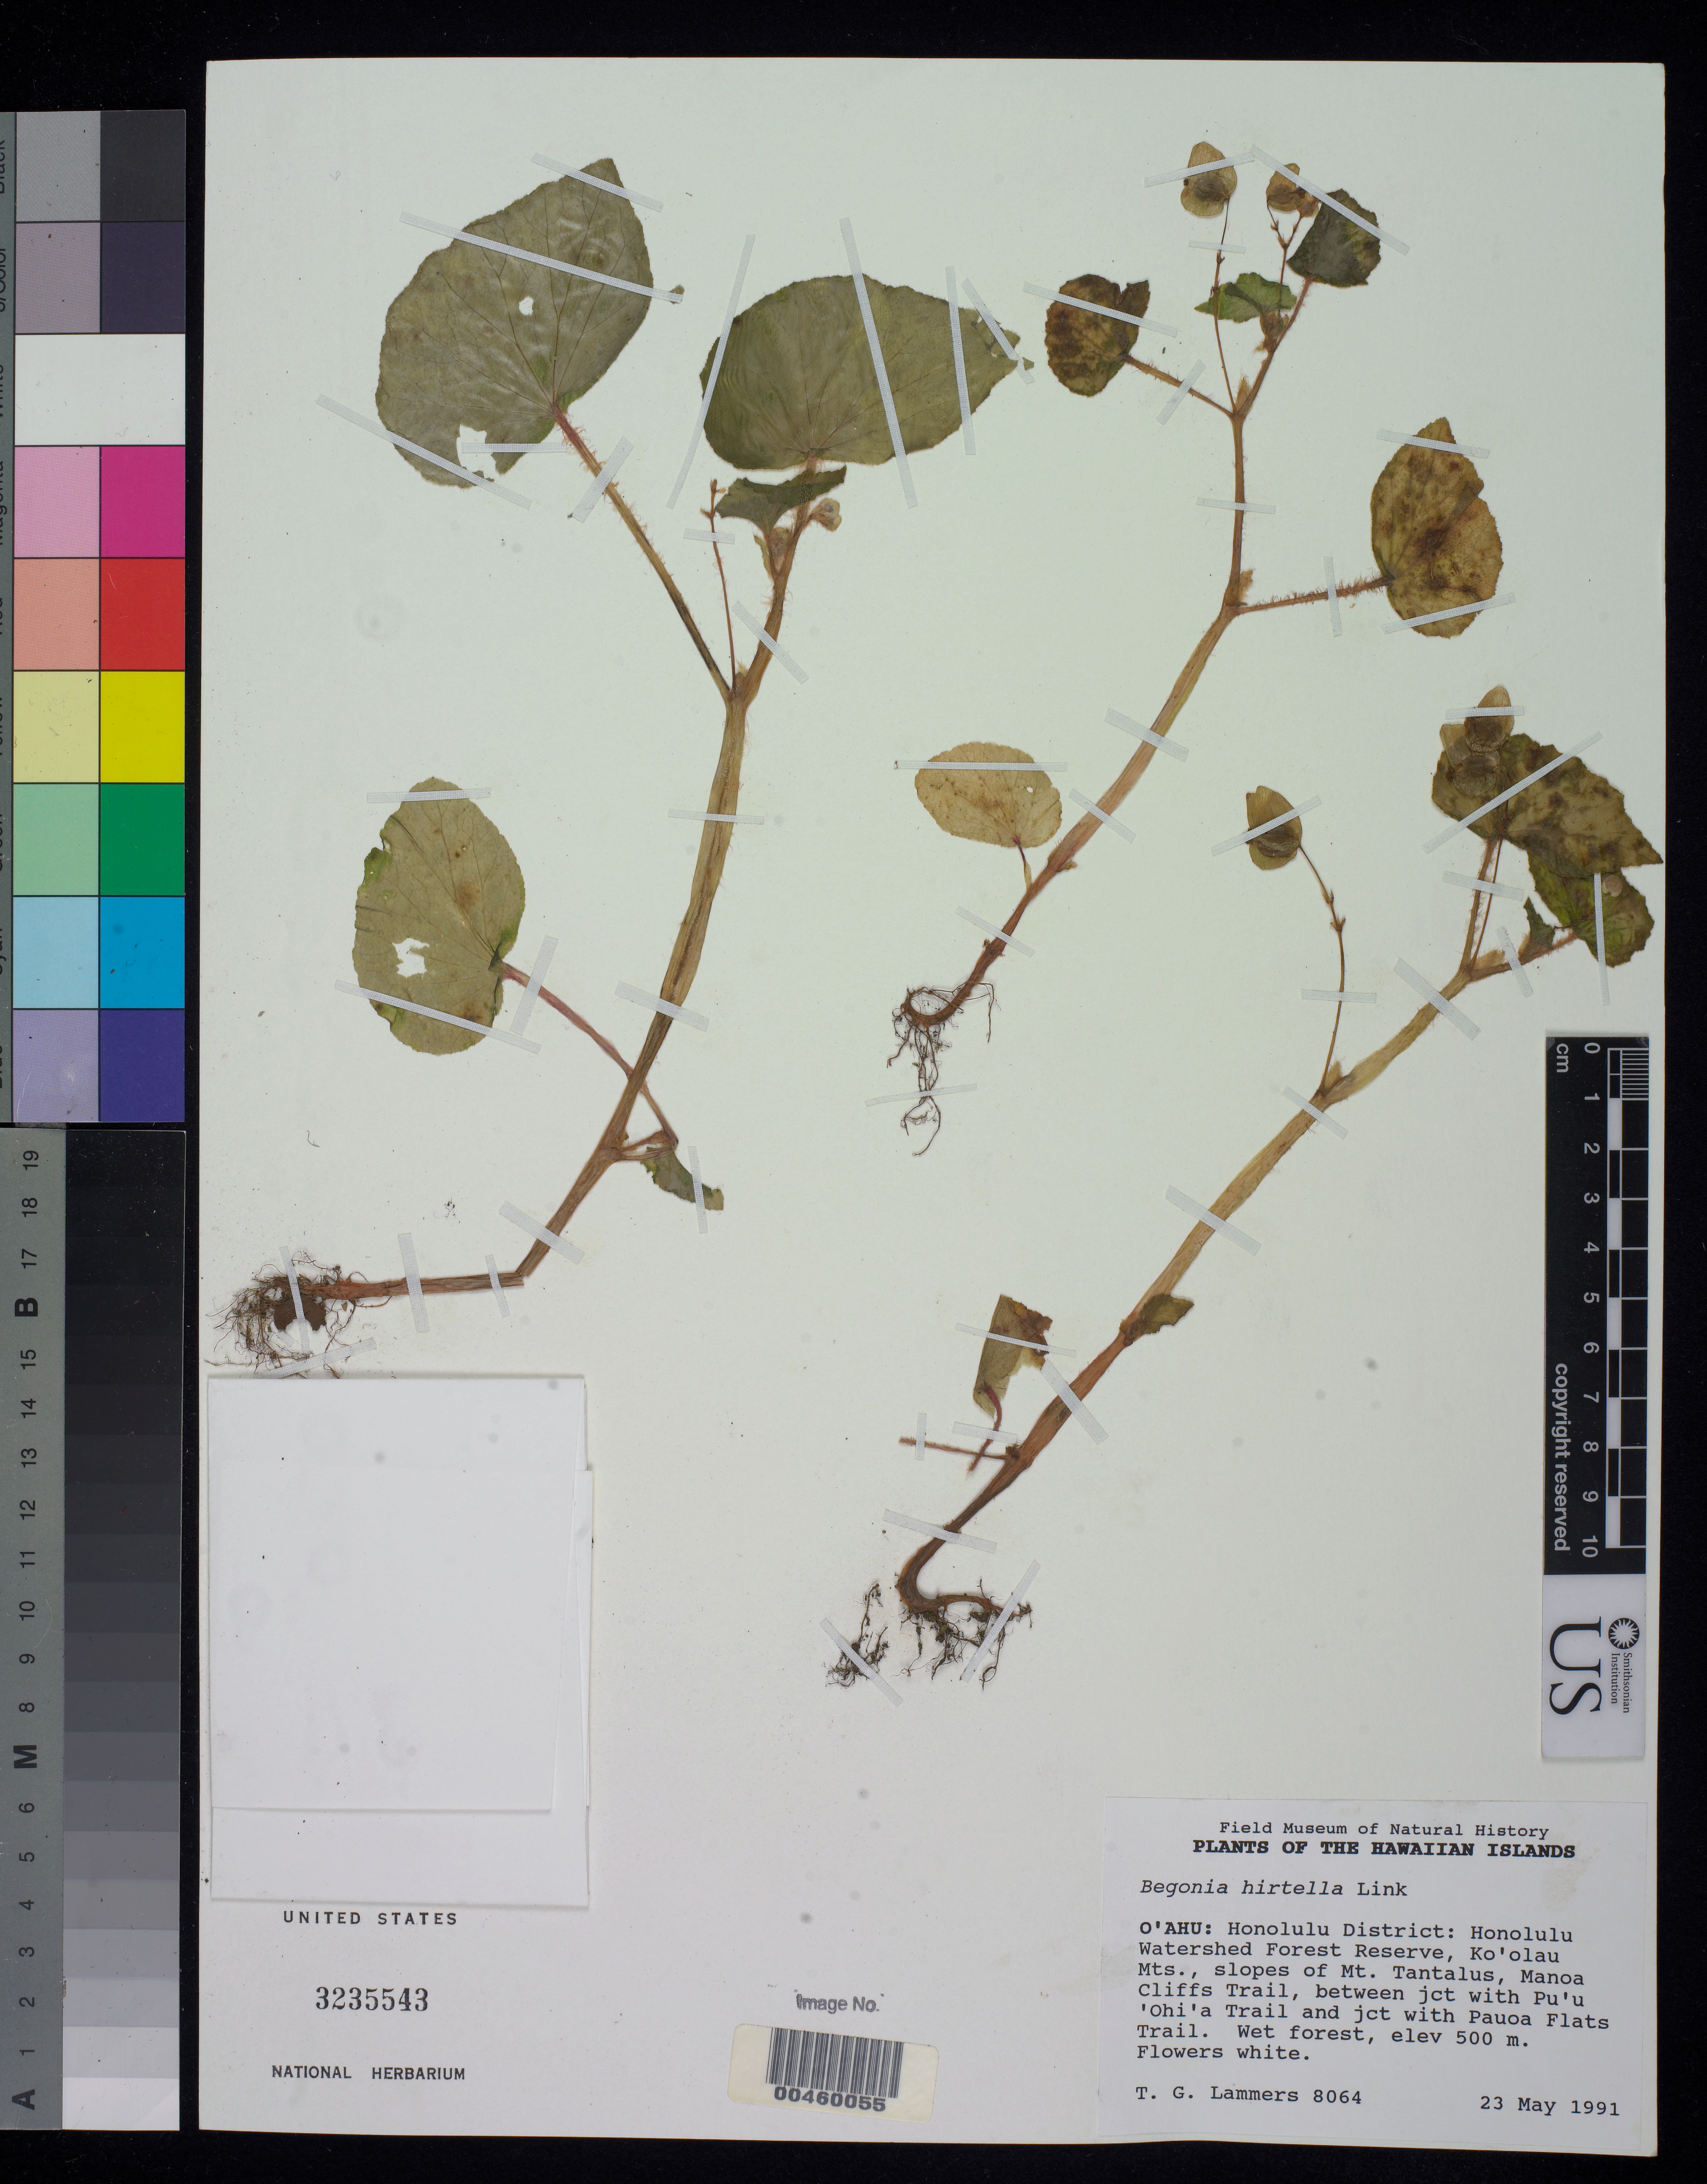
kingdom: Plantae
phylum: Tracheophyta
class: Magnoliopsida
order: Cucurbitales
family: Begoniaceae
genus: Begonia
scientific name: Begonia hirtella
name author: Link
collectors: T. G. Lammers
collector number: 8064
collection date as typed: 23 May 1991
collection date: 1991-05-23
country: United States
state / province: Hawaii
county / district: Honolulu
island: Oahu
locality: Honolulu watershed forest reserve, Koolau mts.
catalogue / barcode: US 3235543